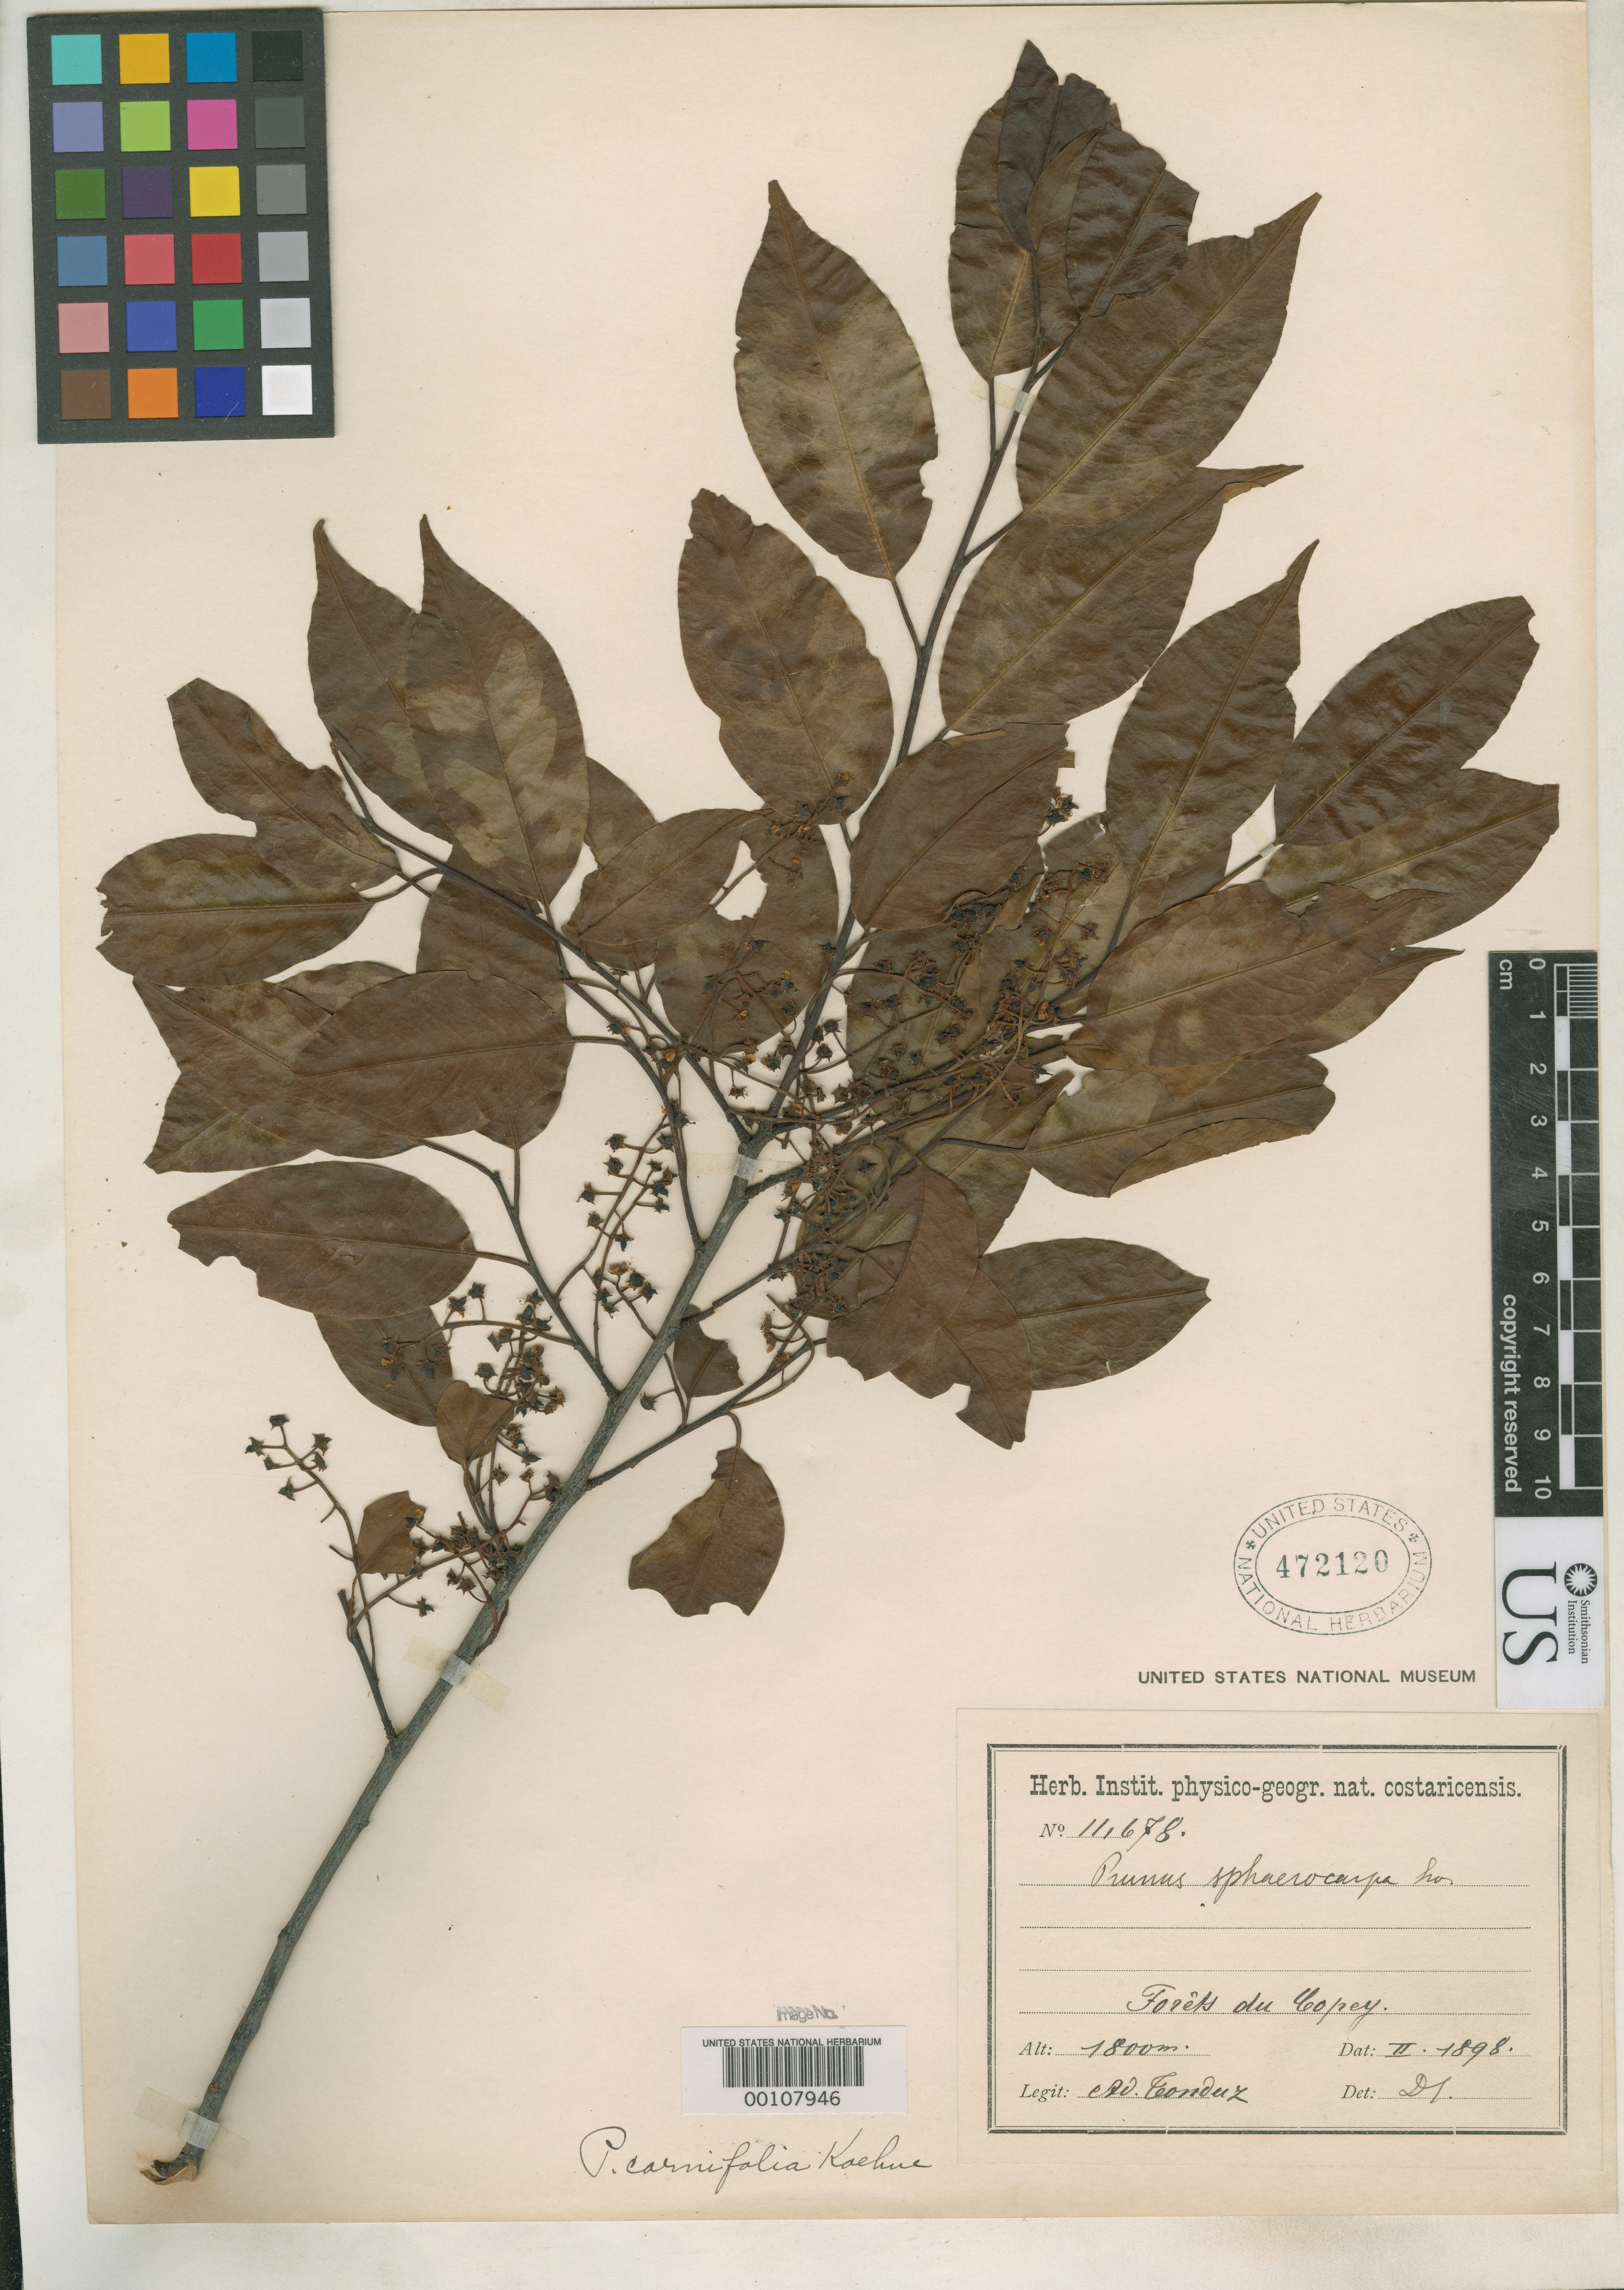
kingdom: Plantae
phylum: Tracheophyta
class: Magnoliopsida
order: Rosales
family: Rosaceae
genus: Prunus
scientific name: Prunus cornifolia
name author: Koehne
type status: Type Collection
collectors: A. Tonduz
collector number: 11678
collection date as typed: Feb 1898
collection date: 1898-02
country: Costa Rica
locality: Forets du Copey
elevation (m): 1800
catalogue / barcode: US 472120